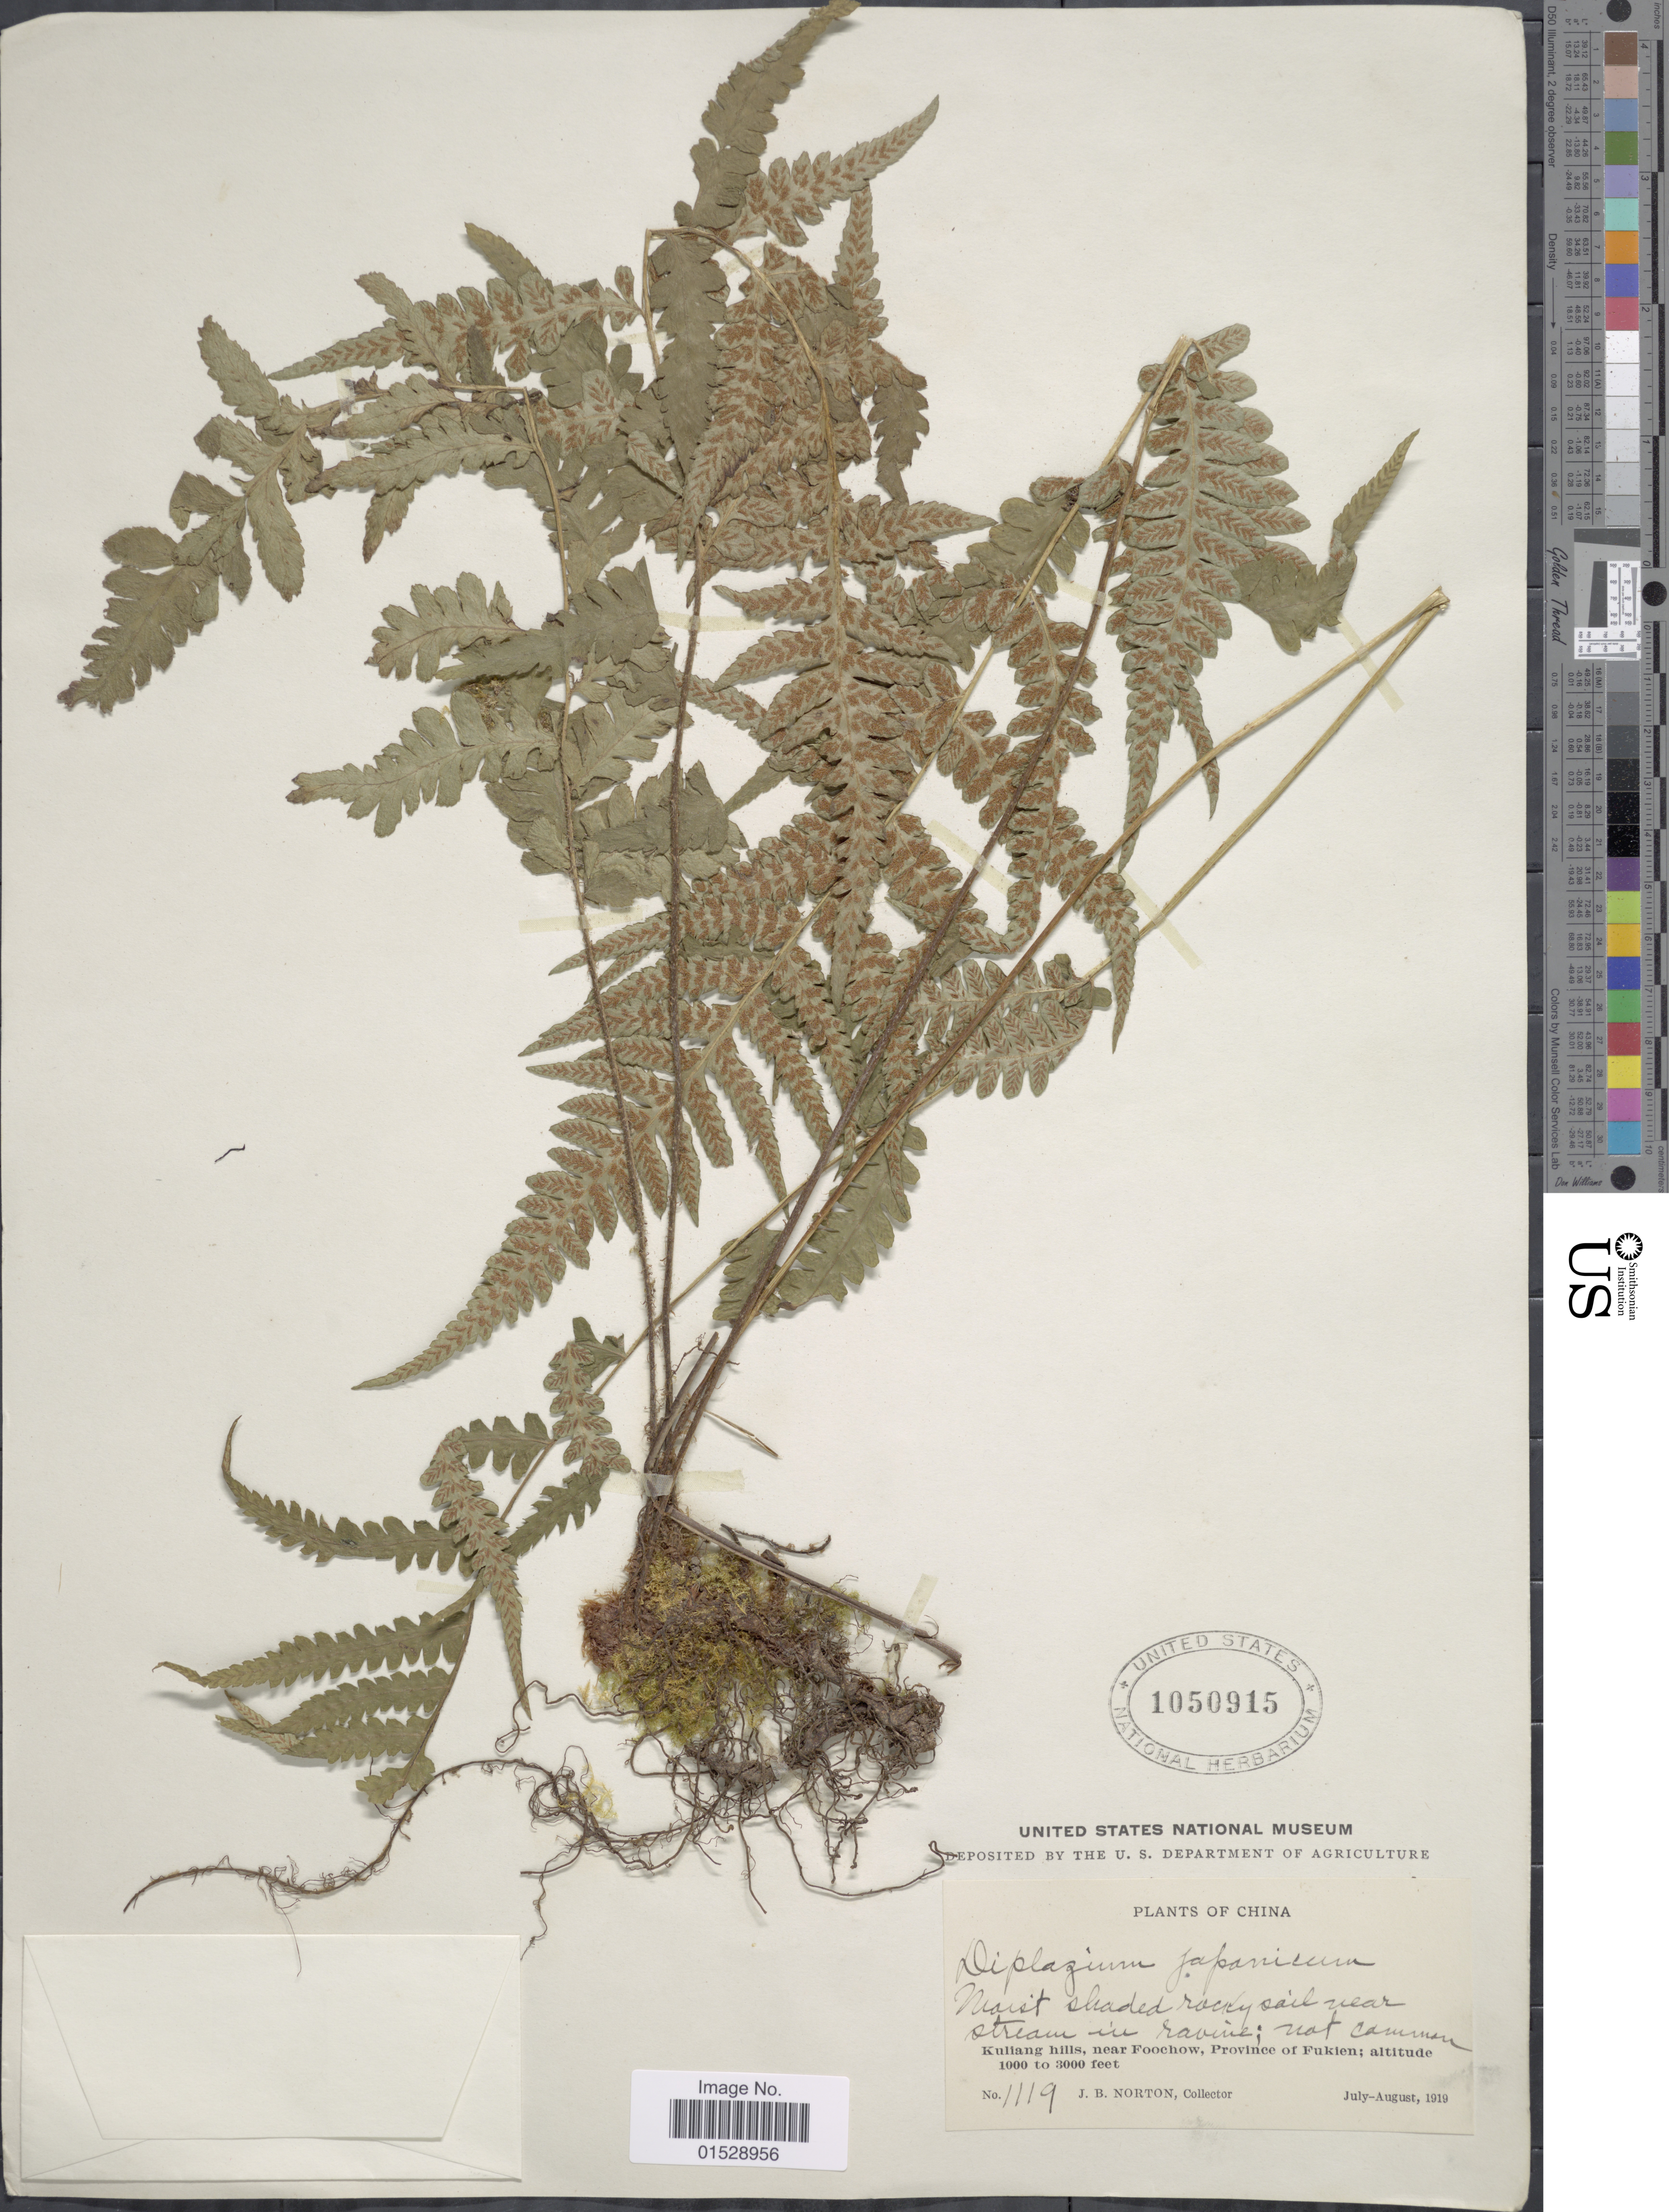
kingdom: Plantae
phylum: Tracheophyta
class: Polypodiopsida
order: Polypodiales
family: Athyriaceae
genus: Deparia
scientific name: Deparia japonica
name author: (Thunb.) M. Kato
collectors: J. B. Norton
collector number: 1119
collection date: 1919-07/1919-08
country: China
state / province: Fujian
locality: Kuliang hills, near Foochow, Province of Fukien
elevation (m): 305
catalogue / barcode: US 1050915